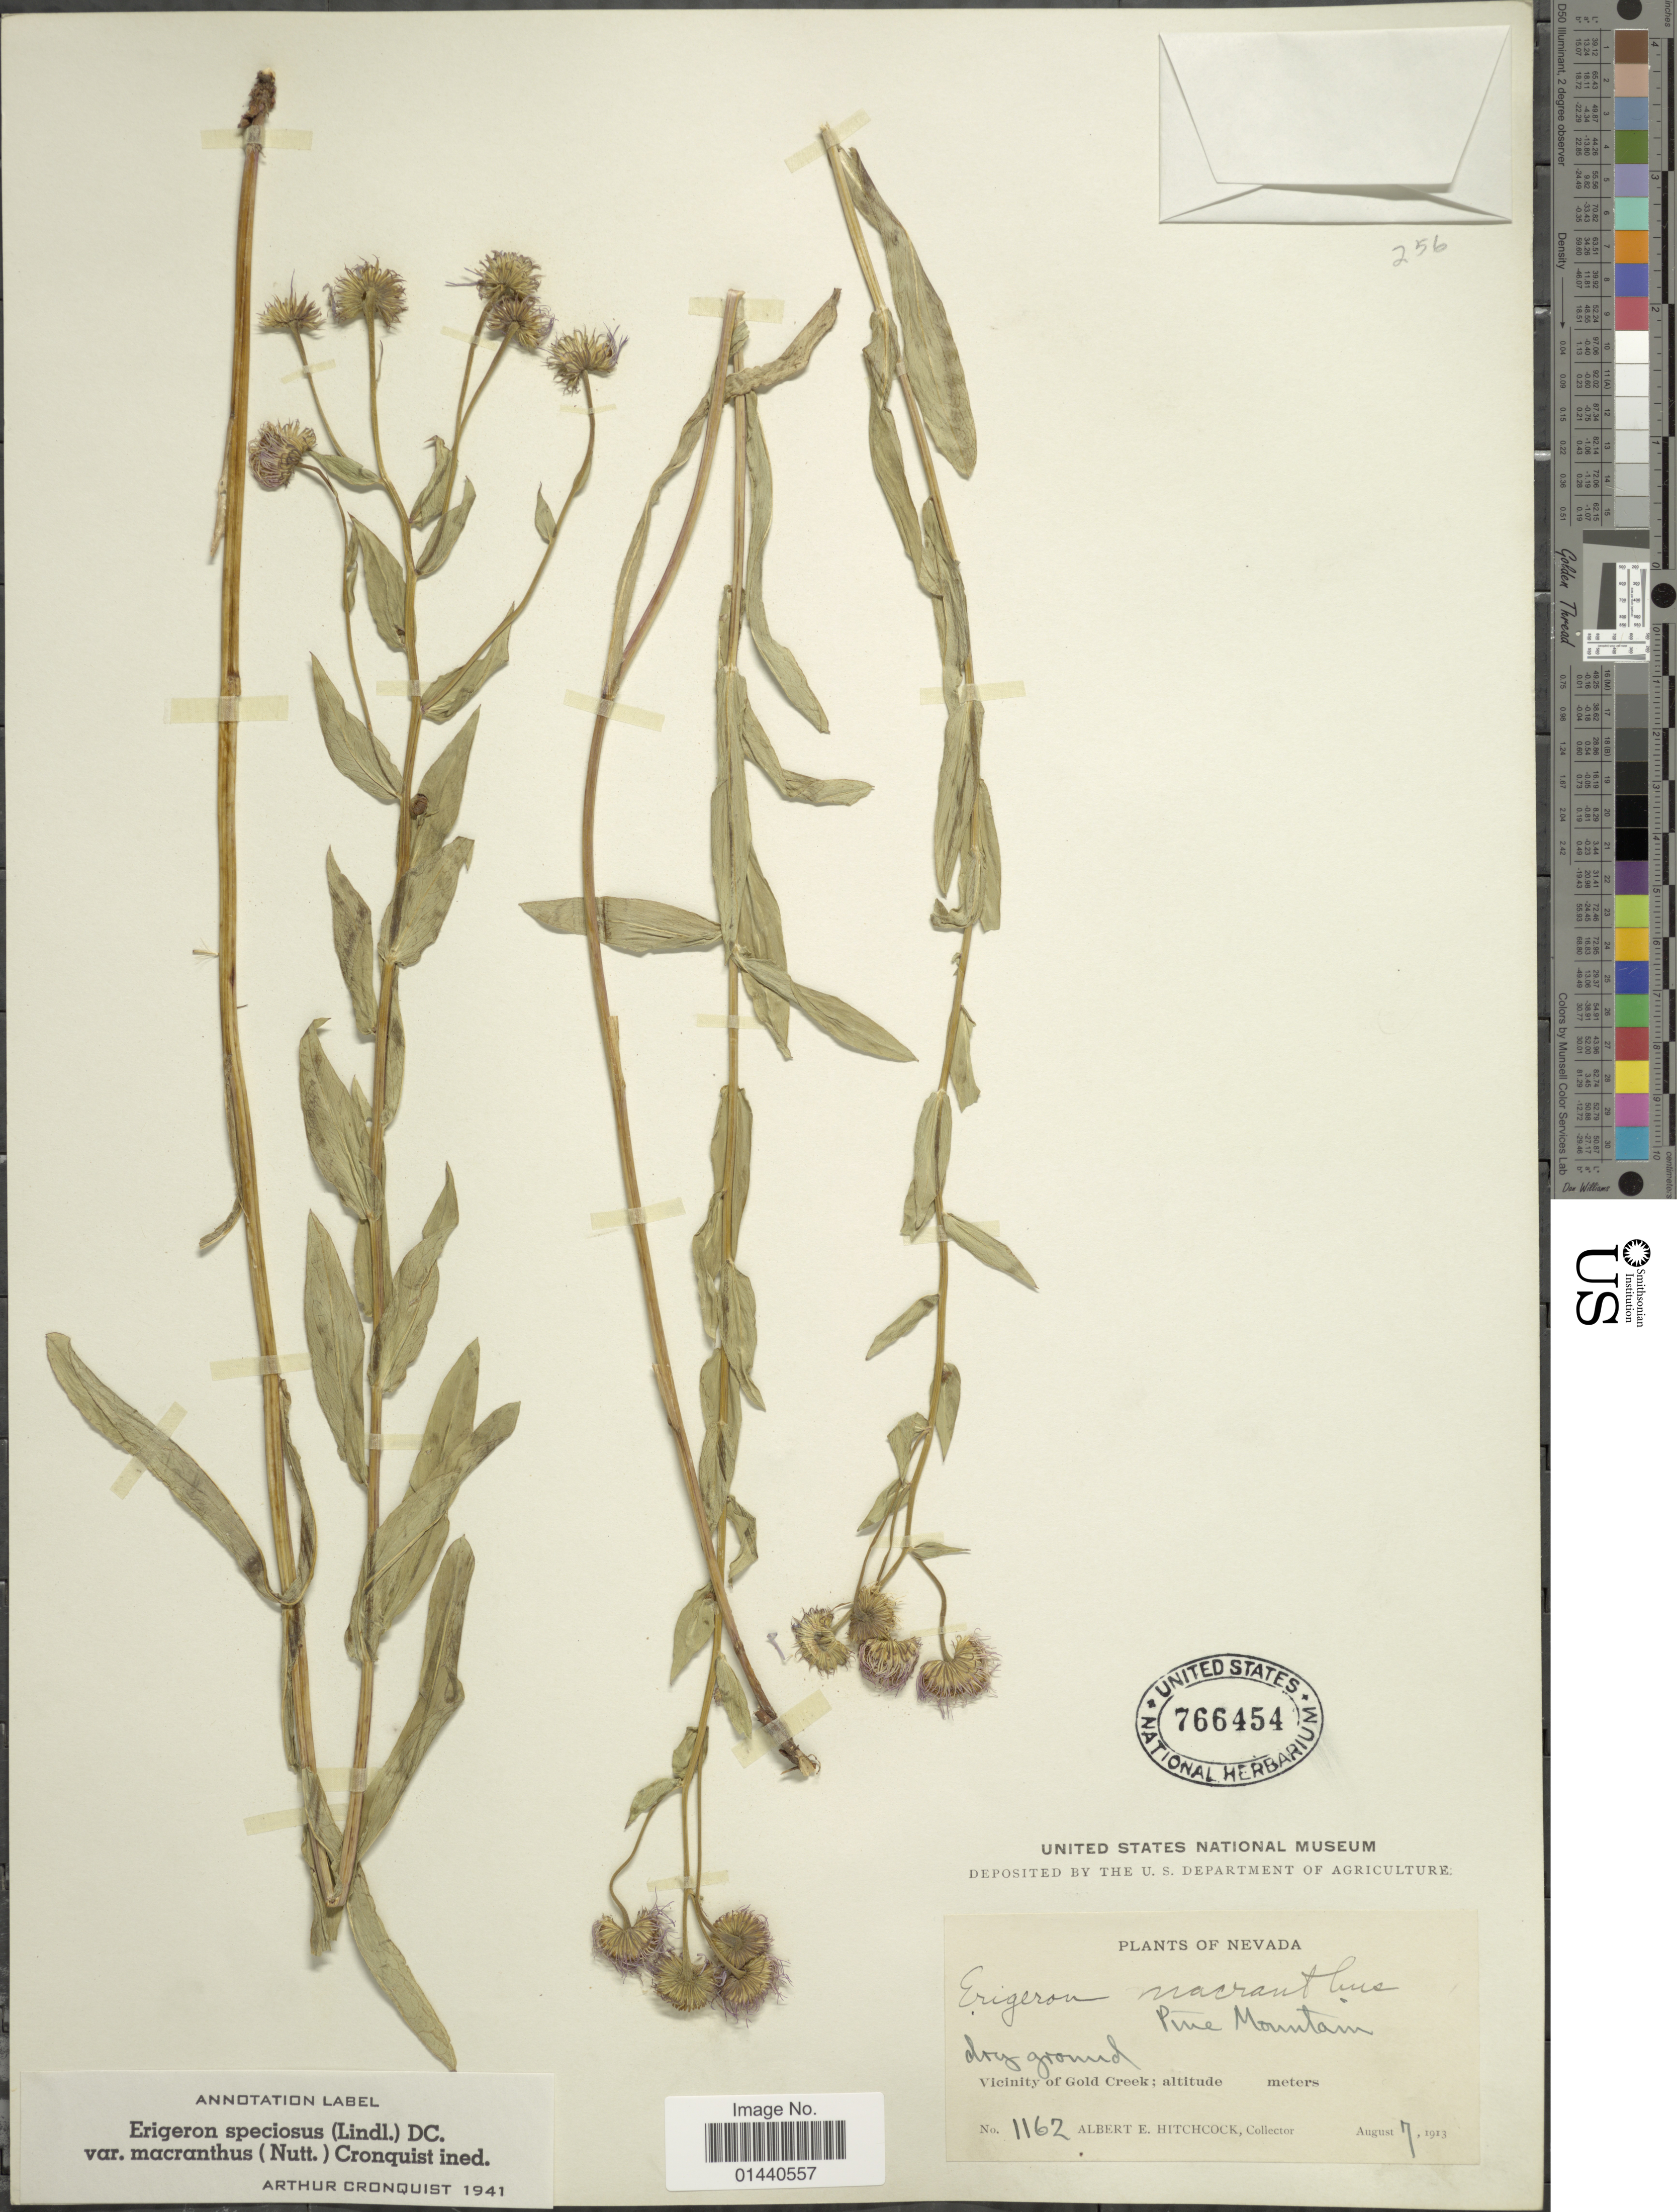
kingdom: Plantae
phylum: Tracheophyta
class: Magnoliopsida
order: Asterales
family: Asteraceae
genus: Erigeron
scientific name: Erigeron speciosus var. macranthus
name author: (Nutt.) Cronq.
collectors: A. S. Hitchcock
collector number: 1162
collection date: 1913-08-07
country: United States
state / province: Nevada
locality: Vicinity of Gold Creek.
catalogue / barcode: US 766454